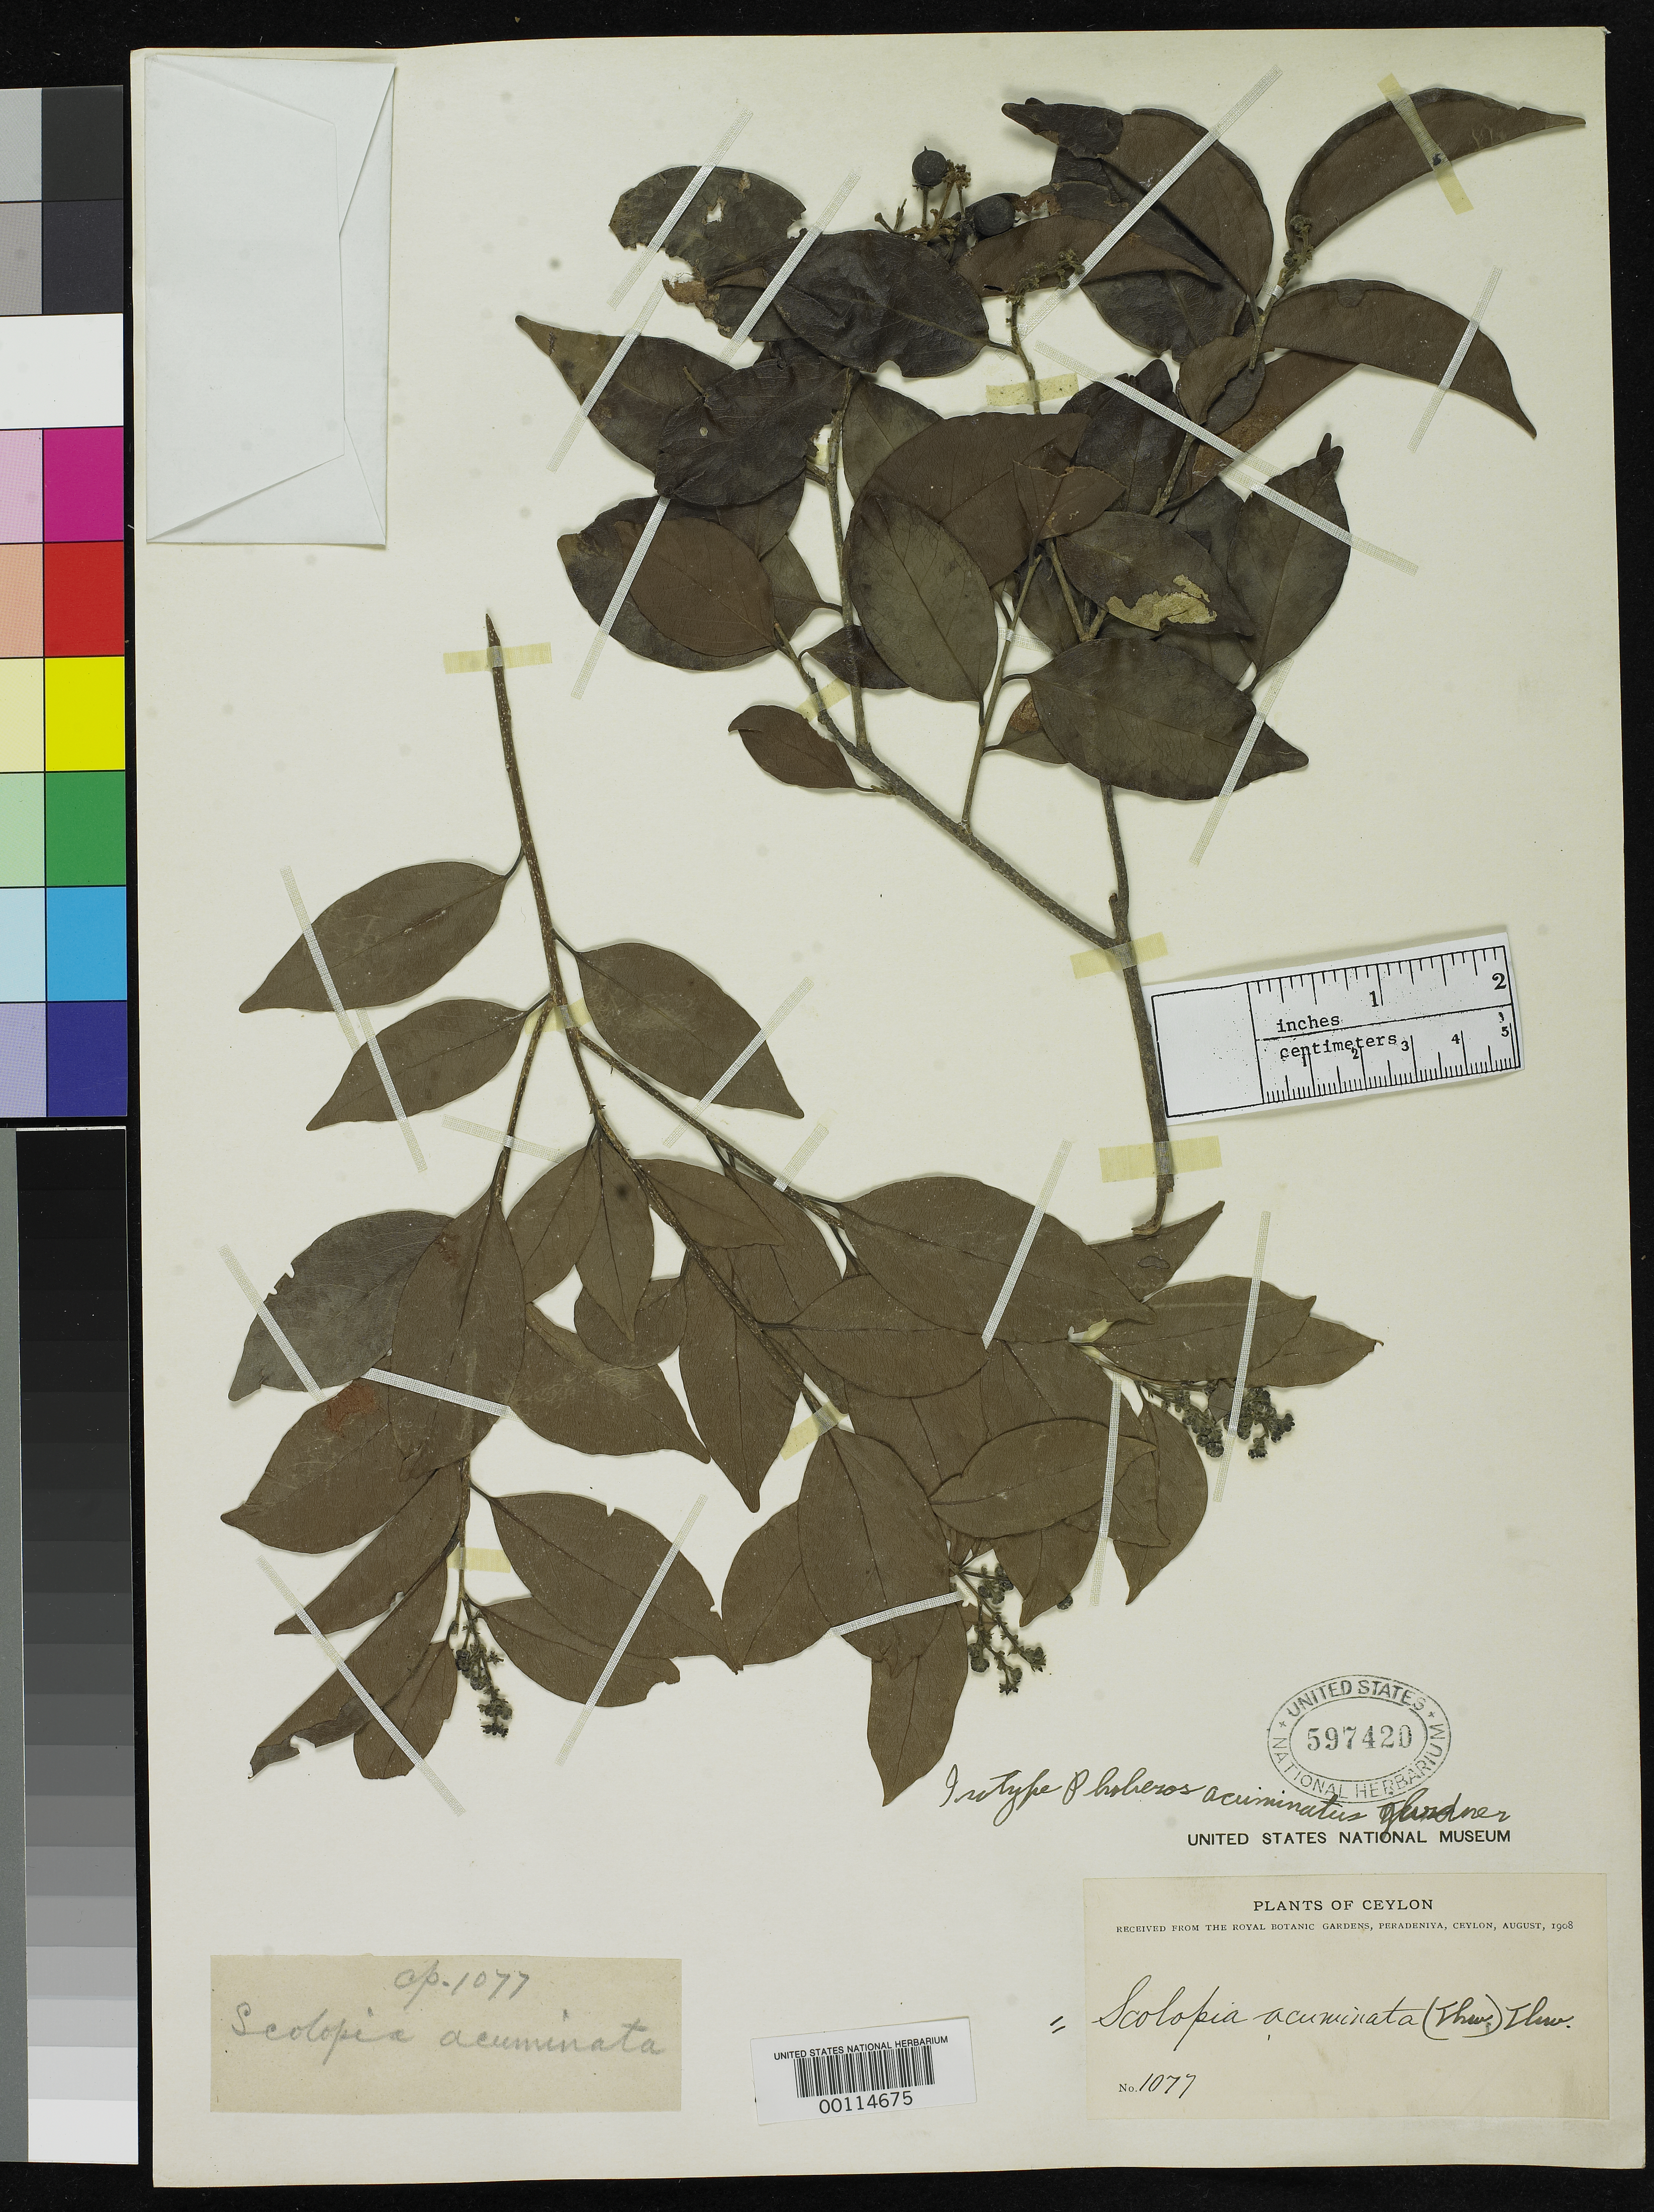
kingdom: Plantae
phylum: Tracheophyta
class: Magnoliopsida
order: Malpighiales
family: Salicaceae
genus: Phoberos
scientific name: Phoberos acuminatus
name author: Gardner in Thwaites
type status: Isotype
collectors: G. H. K. Thwaites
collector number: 1077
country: Sri Lanka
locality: "Ceylon"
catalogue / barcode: US 597420